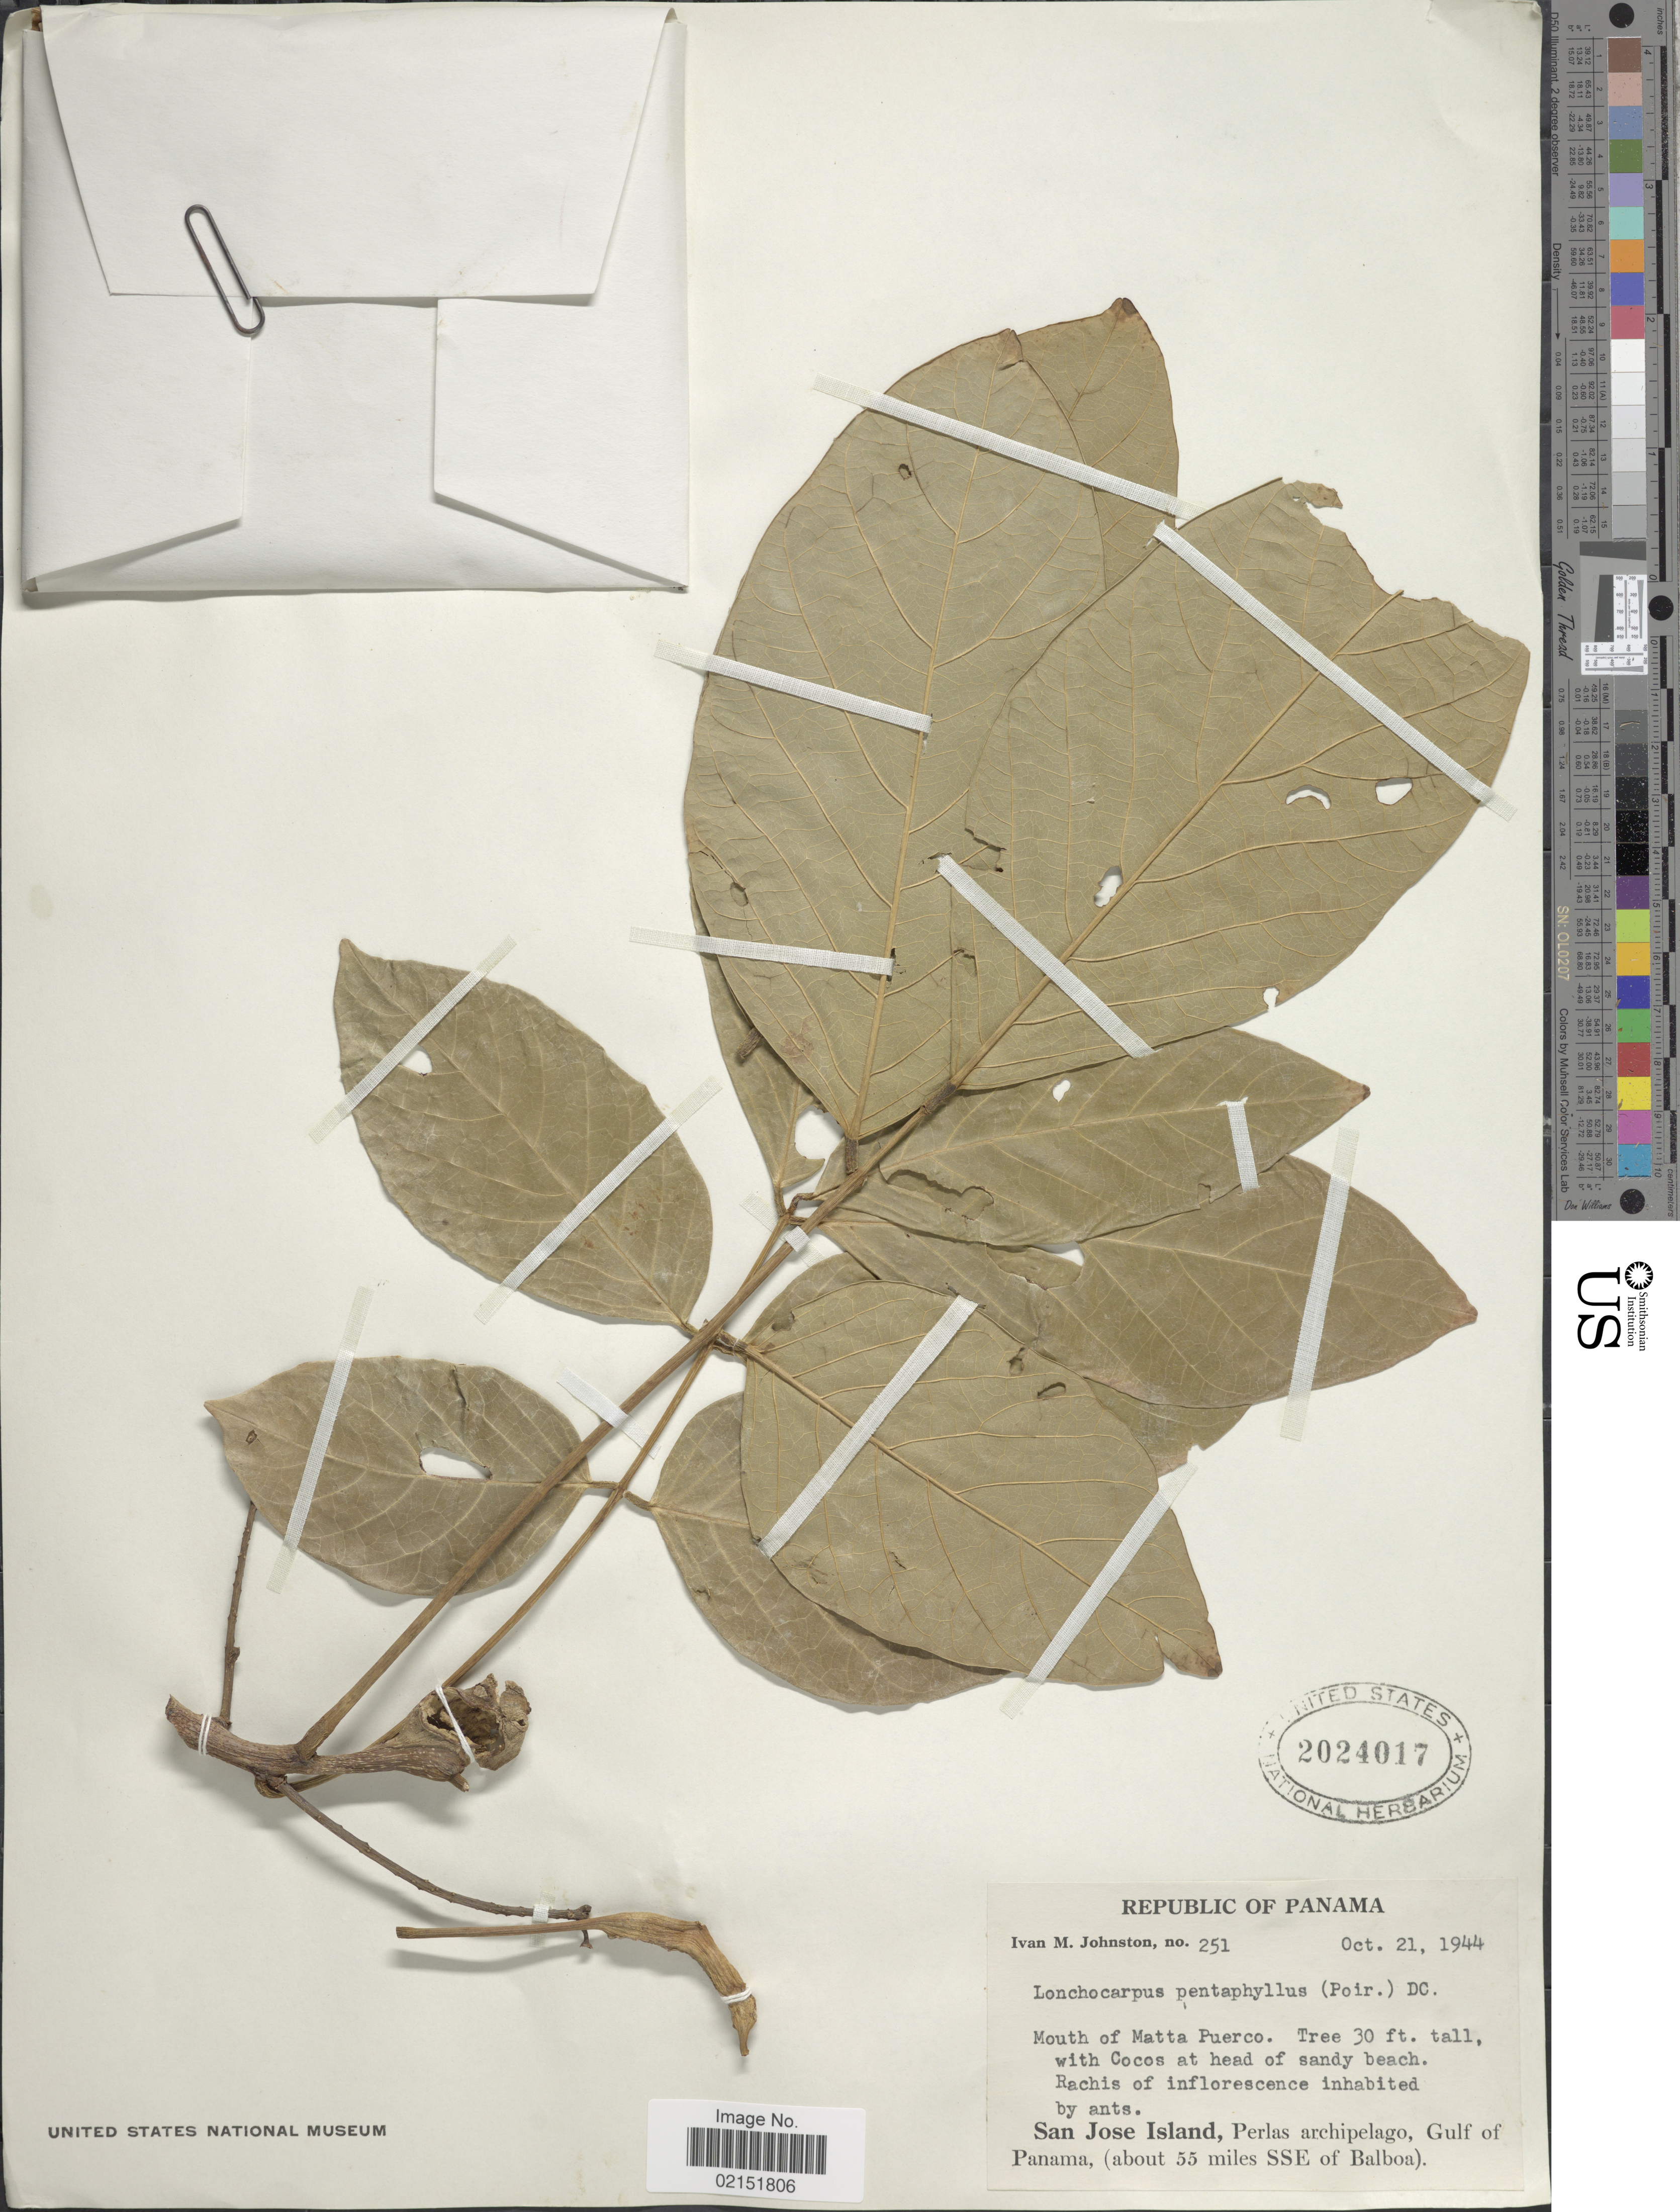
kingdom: Plantae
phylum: Tracheophyta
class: Magnoliopsida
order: Fabales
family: Fabaceae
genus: Lonchocarpus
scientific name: Lonchocarpus pentaphyllus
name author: (Poir.) DC.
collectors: I.M. Johnston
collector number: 251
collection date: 1944-10-21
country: Panama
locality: Republic of Panama, Mouth of Matta Puerco, at head of sandy beach, San Jose Island, Perlas archipelago, Gulf of Panama, (about 55 miles SSE of Balboa)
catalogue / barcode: US 2024017